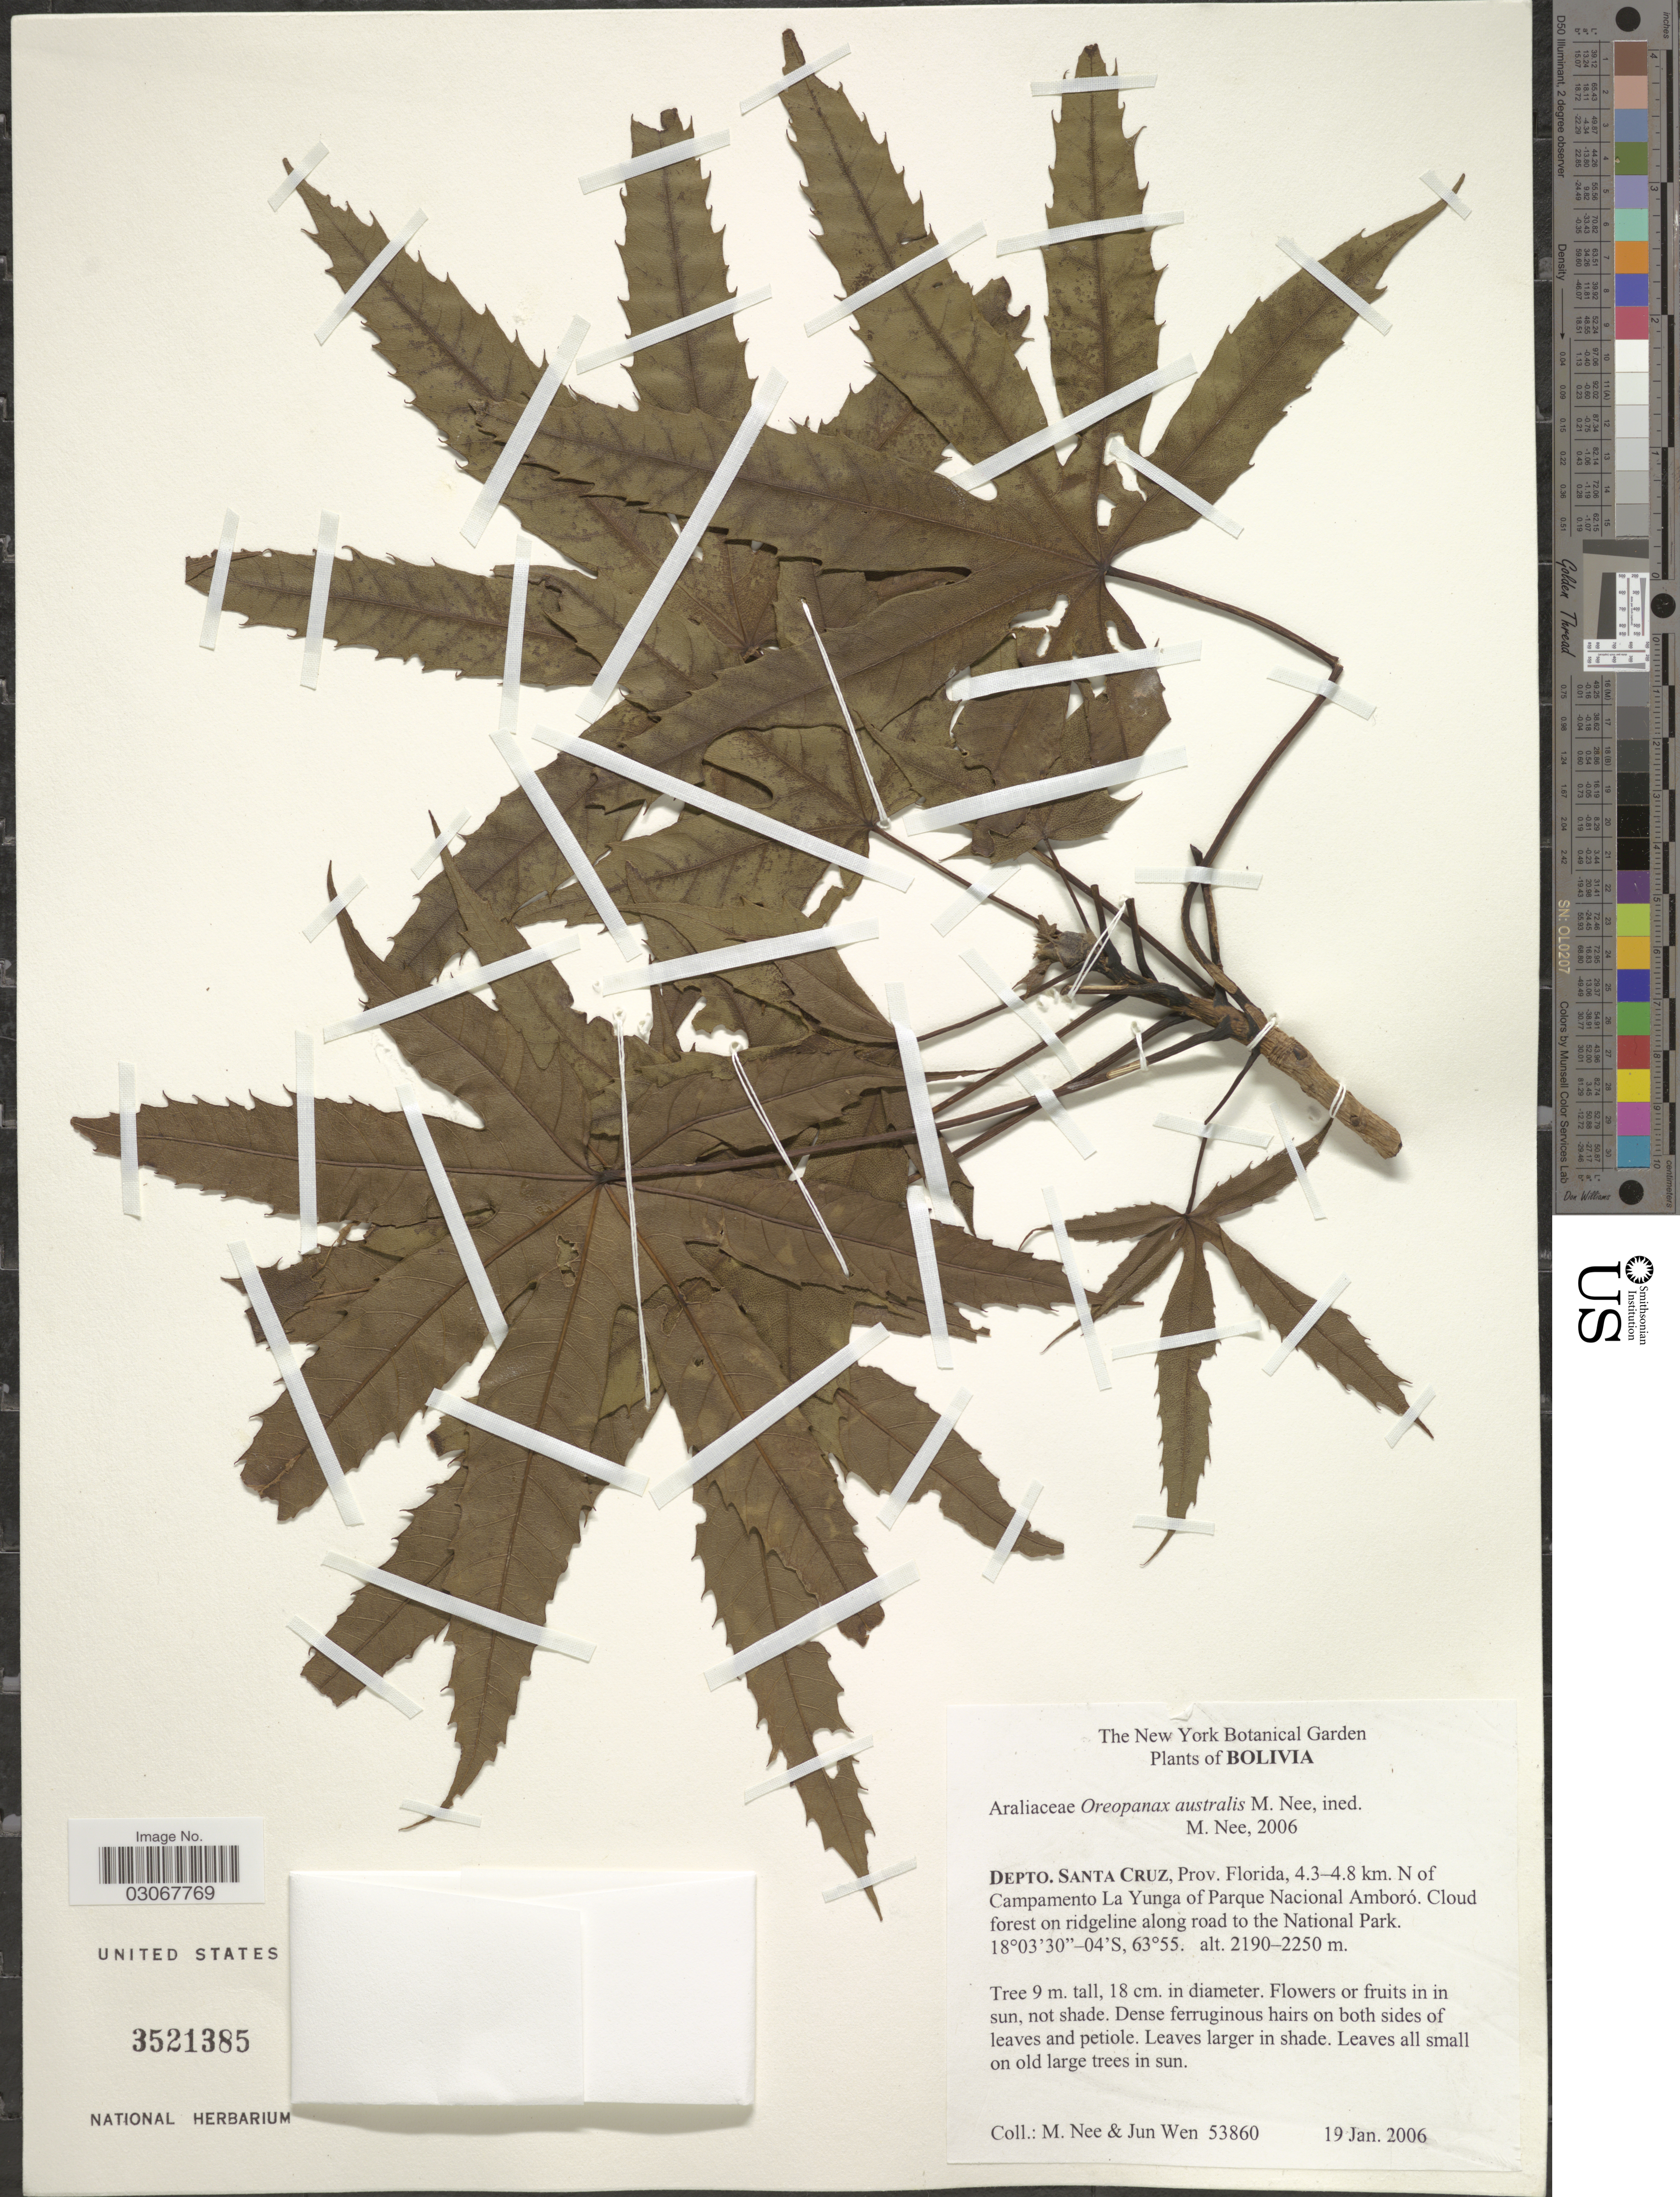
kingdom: Plantae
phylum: Tracheophyta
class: Magnoliopsida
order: Apiales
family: Araliaceae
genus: Oreopanax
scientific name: Oreopanax australis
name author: M. Nee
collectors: M. Nee & J. Wen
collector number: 53860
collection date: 2006-01-19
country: Bolivia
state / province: Santa Cruz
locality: Depto. Santa Cruz, Prov. Florida, 4.3-4.8 km. N of Campamento La Yunga of Parque Nacional Amboró. Cloud forest on ridgeline along road to the National Park.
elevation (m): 2190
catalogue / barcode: US 3521385